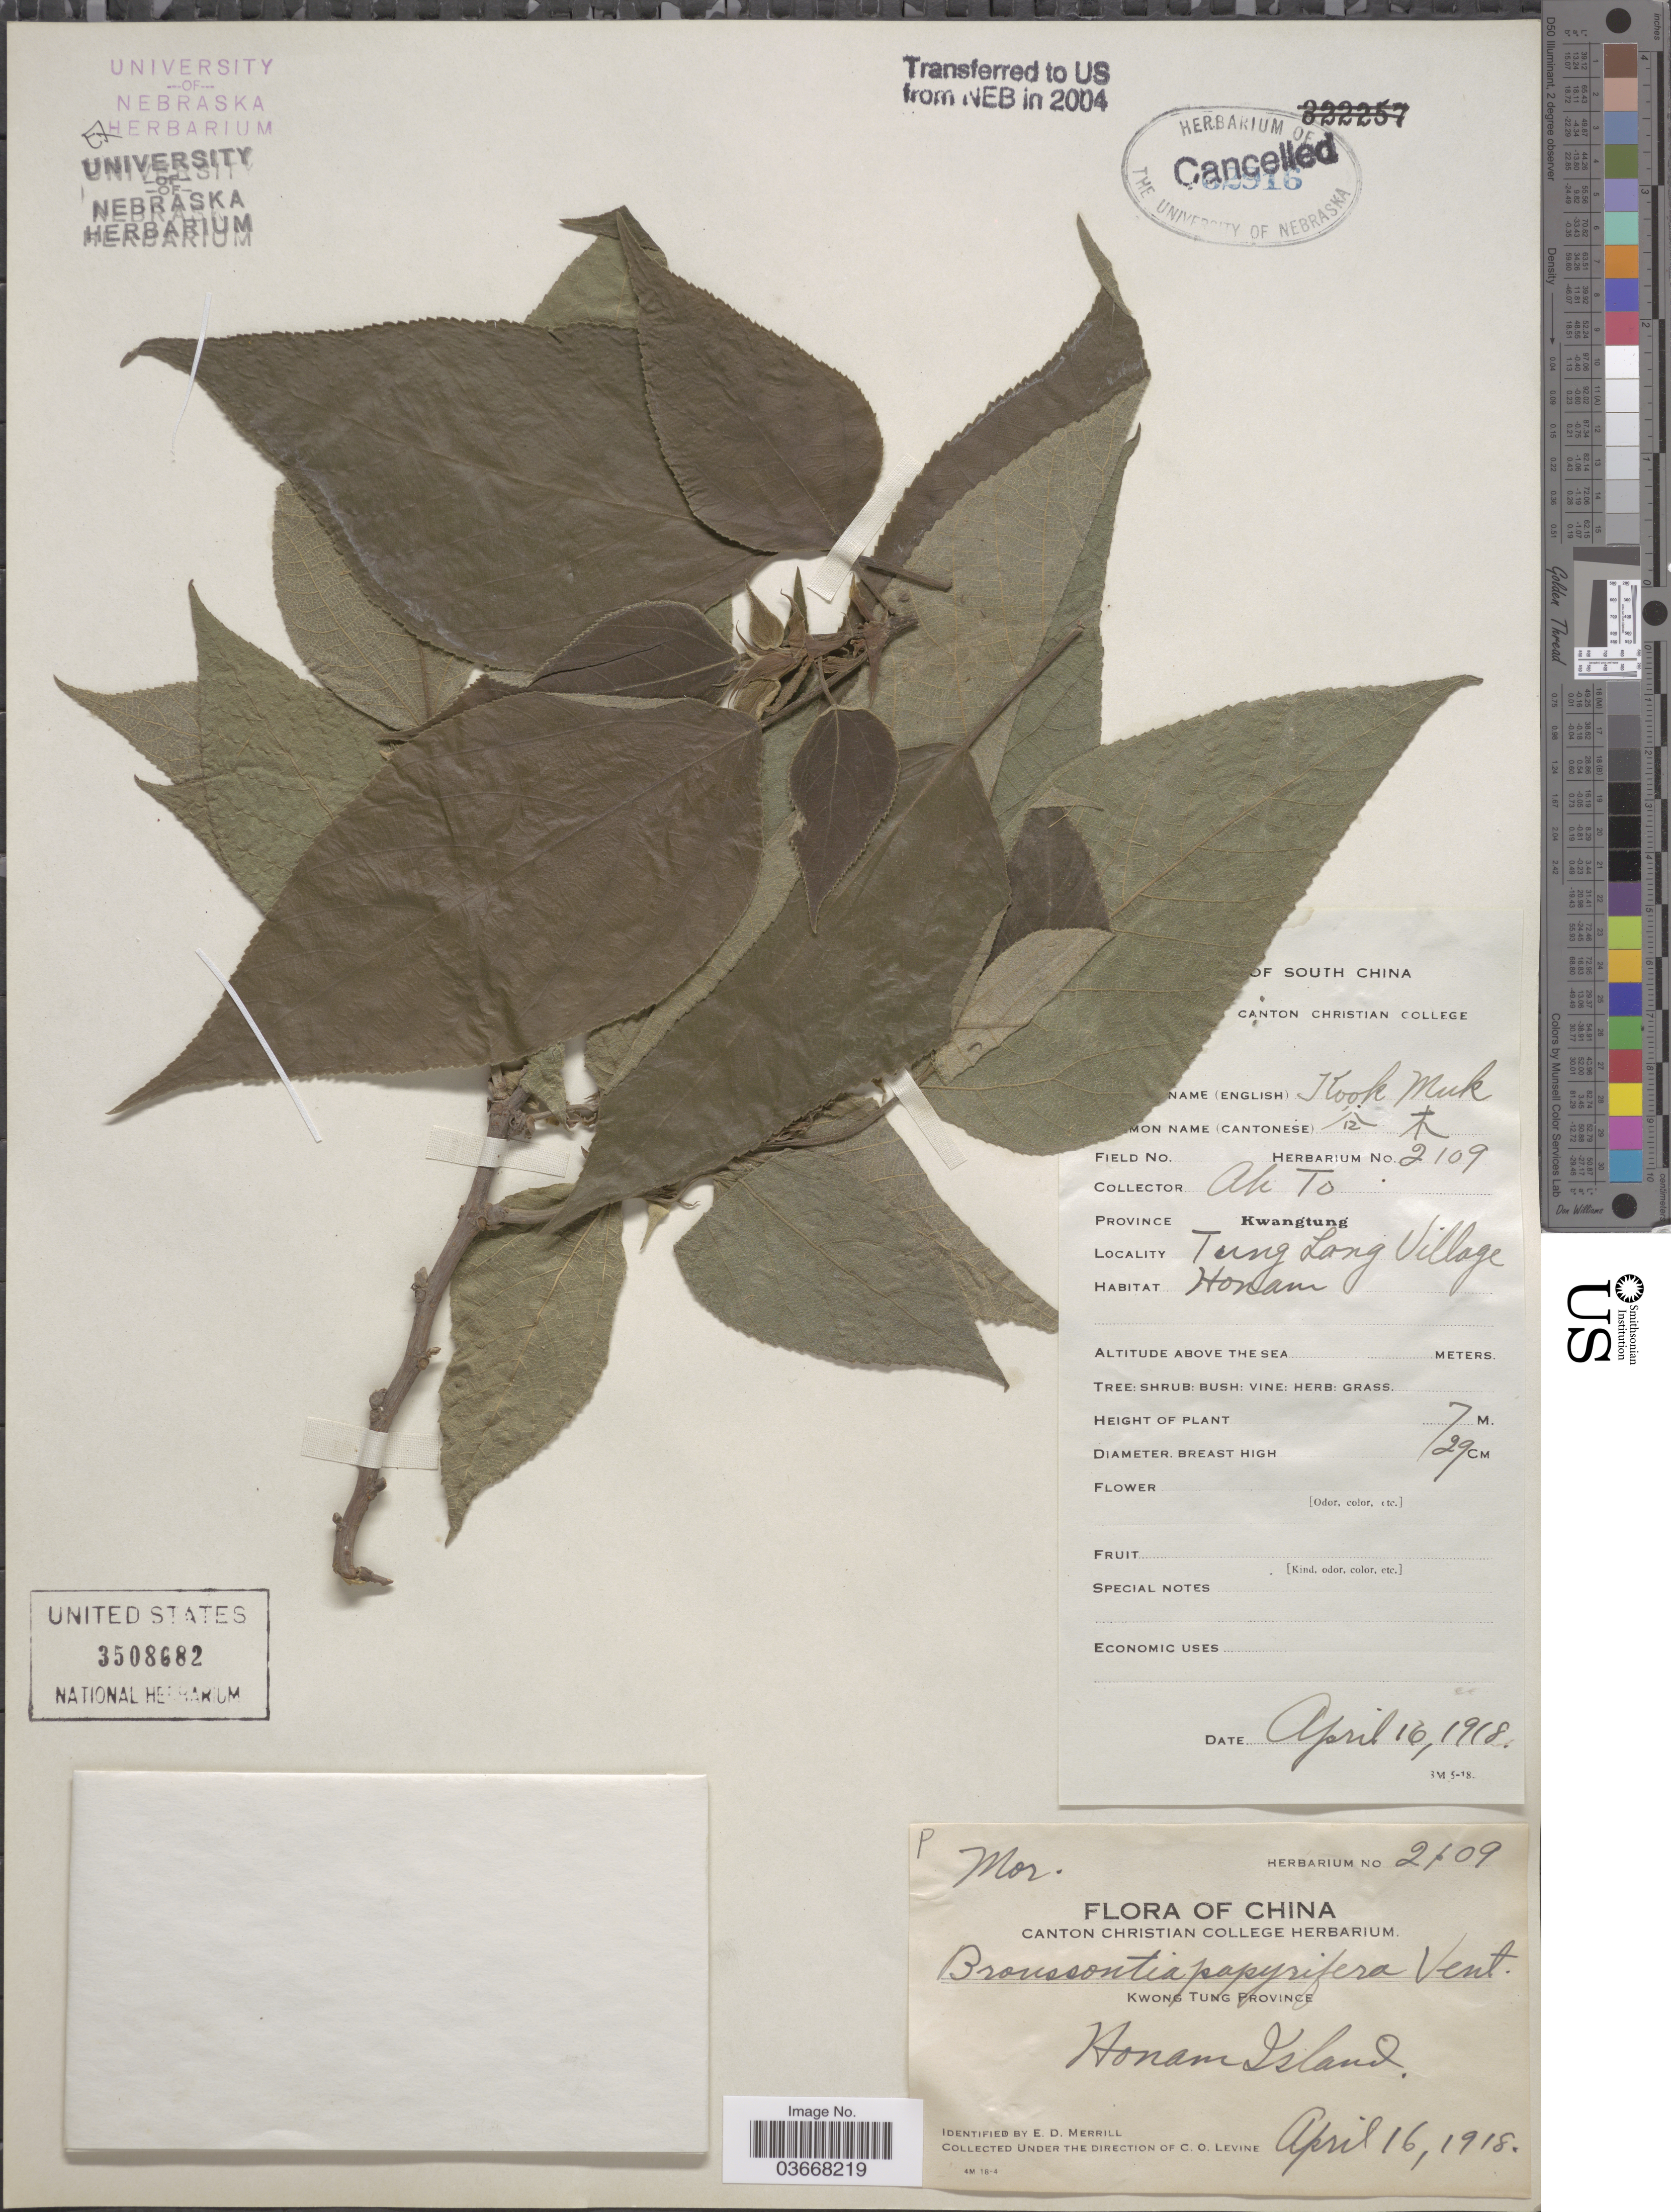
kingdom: Plantae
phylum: Tracheophyta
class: Magnoliopsida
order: Rosales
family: Moraceae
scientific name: Broussoneta papyrifera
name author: (L.) L'Hér. ex Vent.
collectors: Ah To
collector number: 2109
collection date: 1918-04-16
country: China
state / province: Guangdong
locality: Province Kwangtung. Tung Long Village. Honam Island. South China.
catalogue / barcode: US 3508682